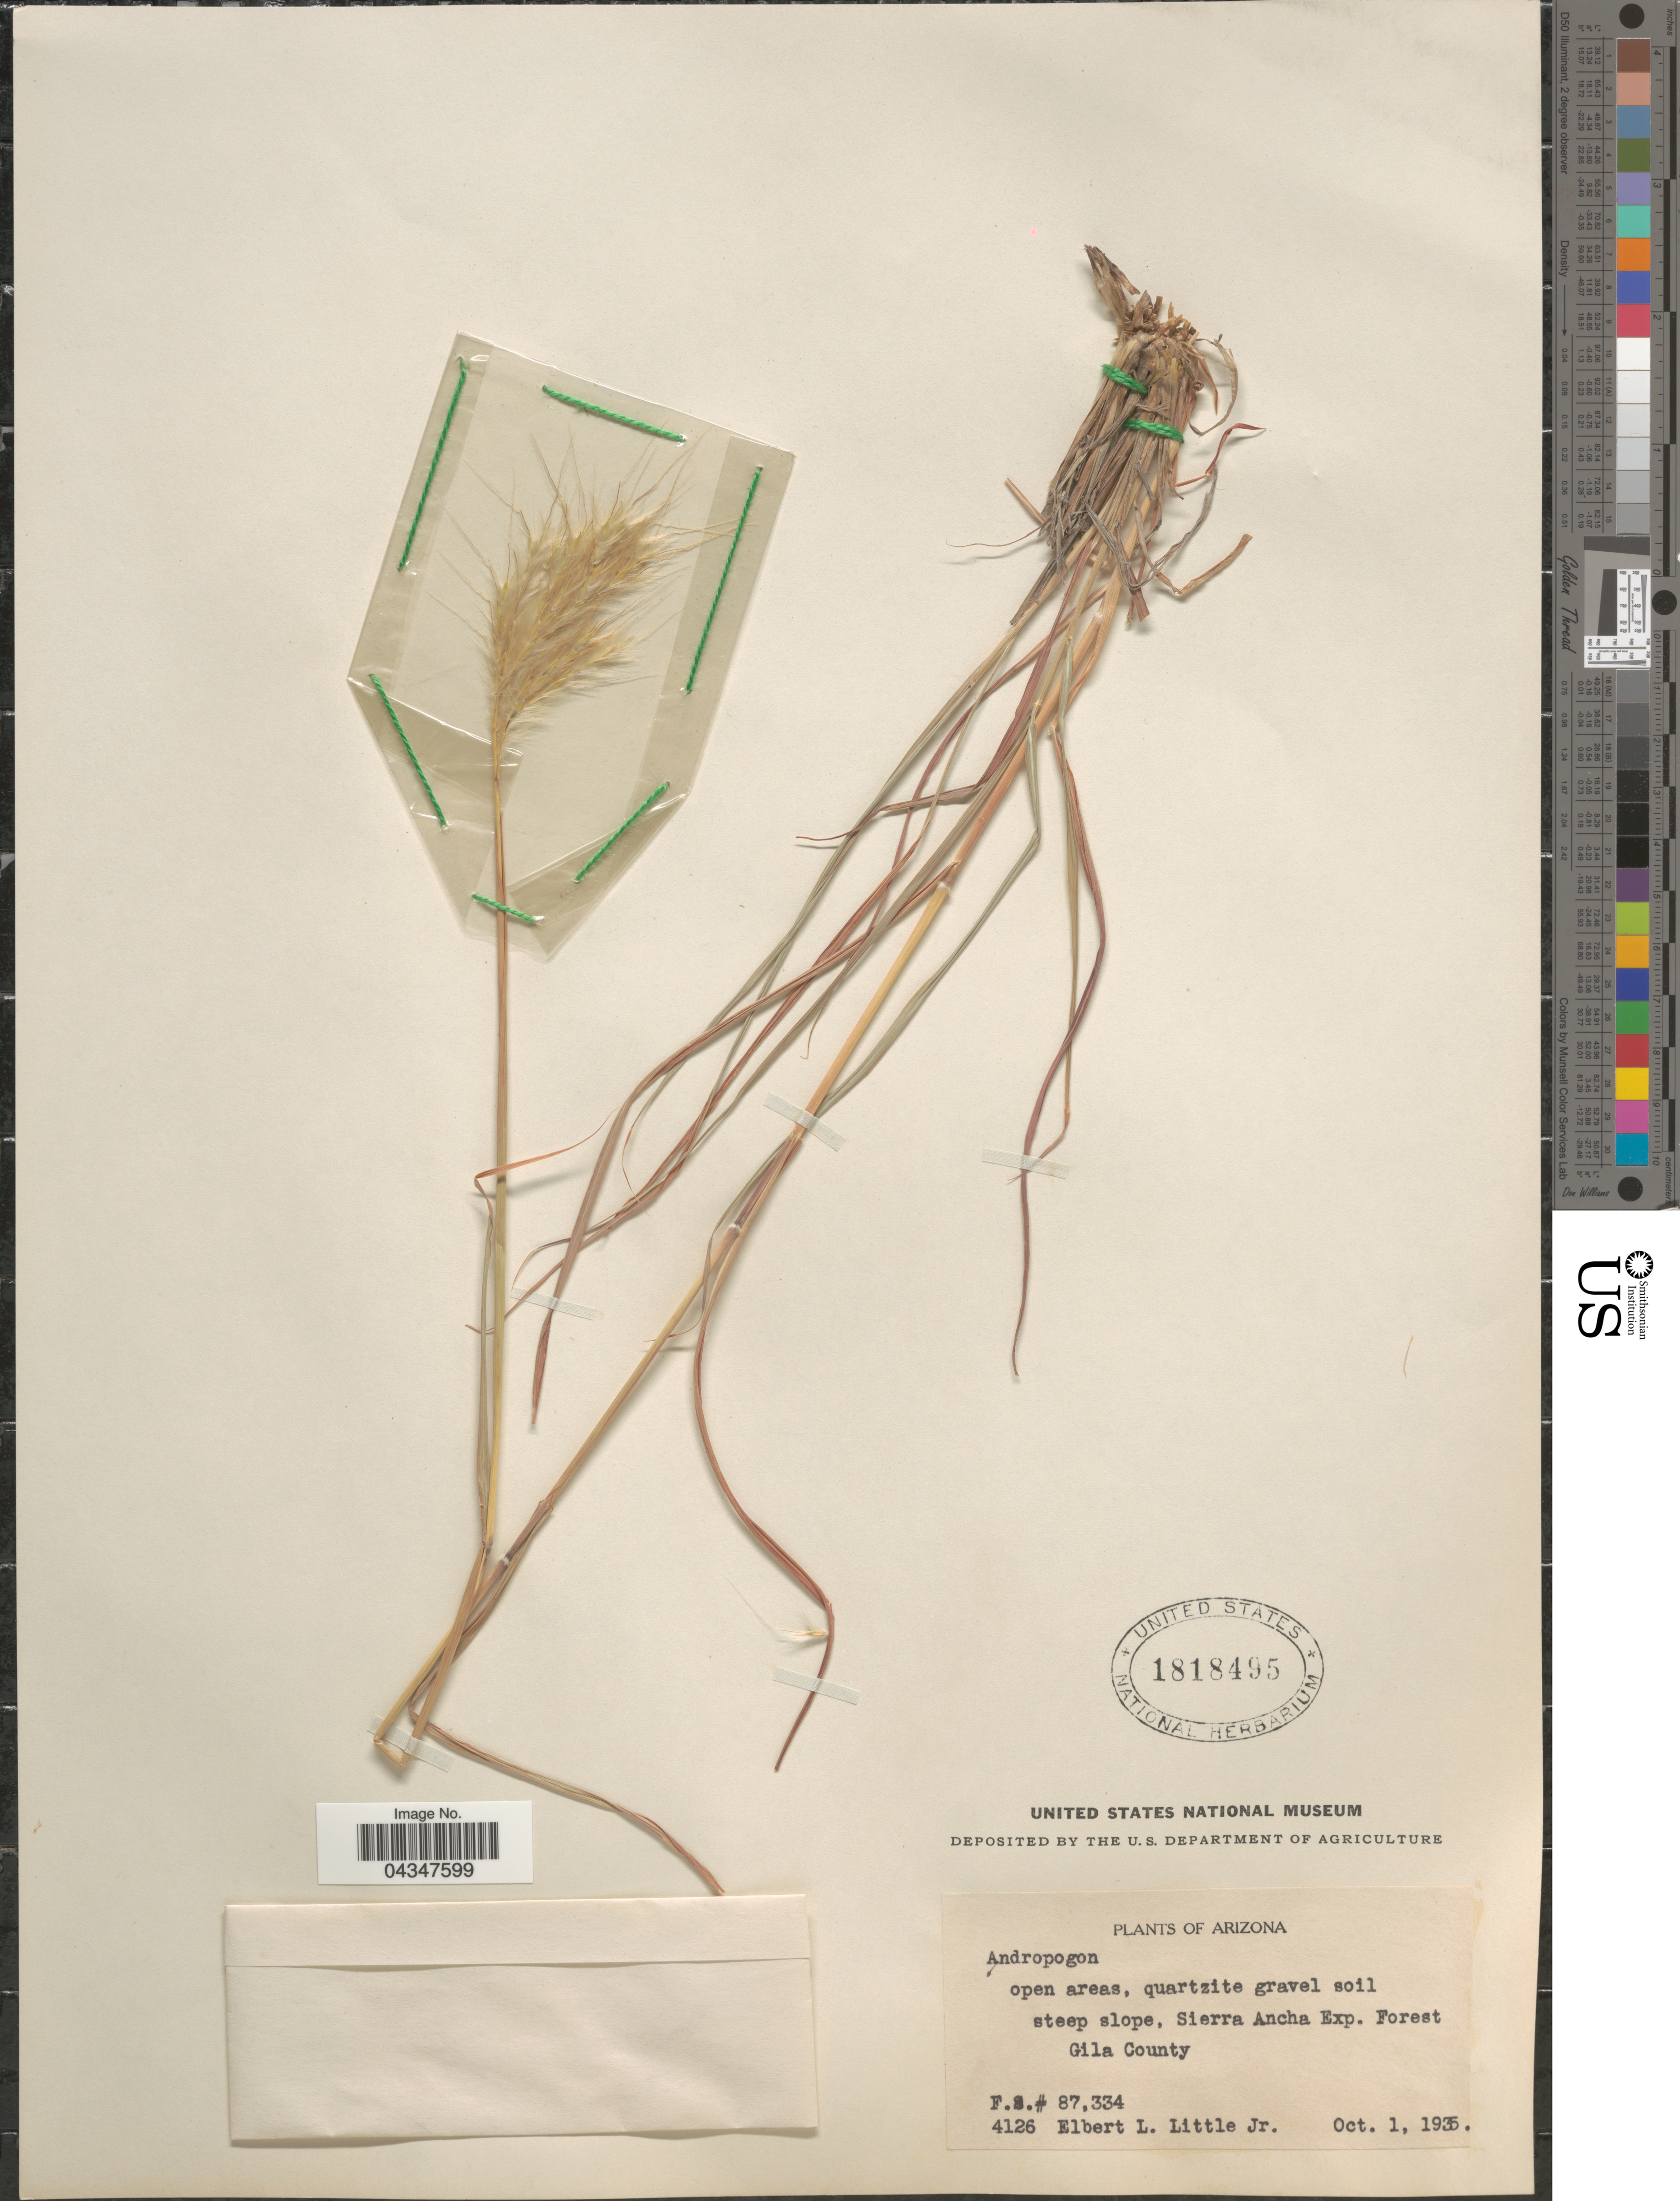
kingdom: Plantae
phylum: Tracheophyta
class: Liliopsida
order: Poales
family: Poaceae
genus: Bothriochloa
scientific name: Bothriochloa barbinodis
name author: (Lag.) Herter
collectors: E. L. Little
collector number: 4126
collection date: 1935-10-01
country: United States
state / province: Arizona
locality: Steep slope, Sierra Ancha Exp. Forest Gila County.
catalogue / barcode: US 1818495